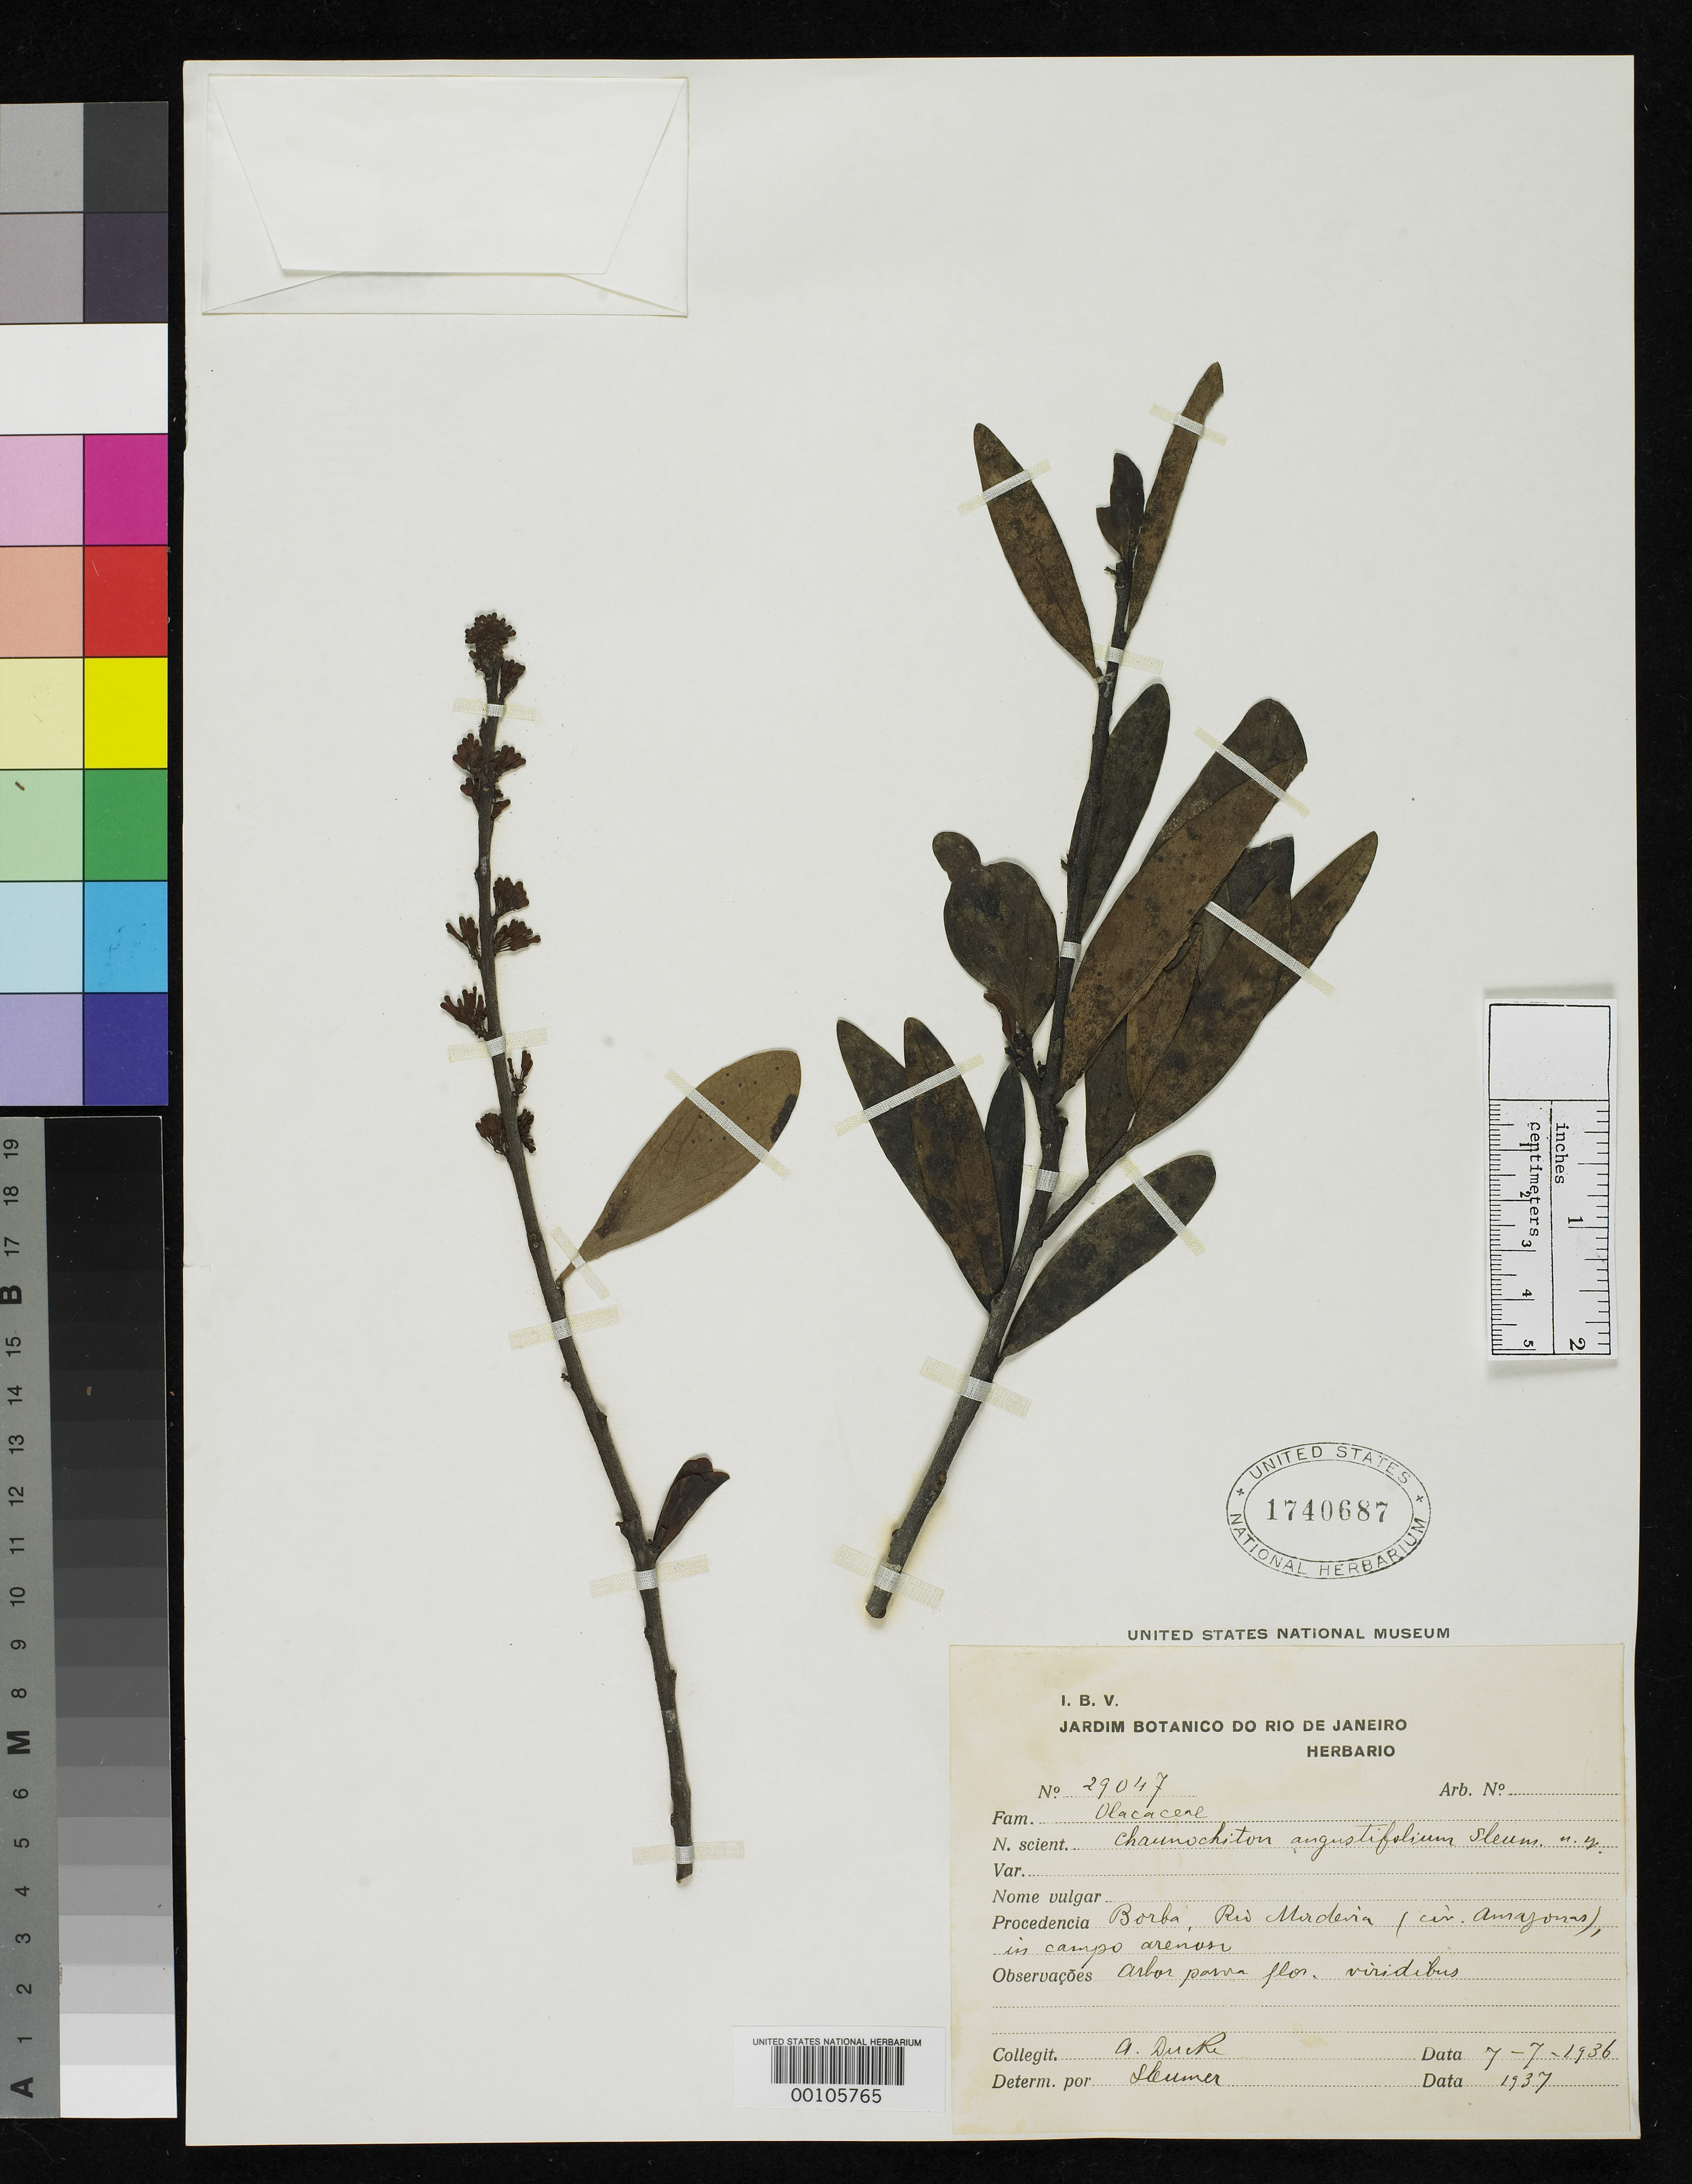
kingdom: Plantae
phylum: Tracheophyta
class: Magnoliopsida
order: Santalales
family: Aptandraceae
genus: Chaunochiton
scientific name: Chaunochiton angustifolium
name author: Sleumer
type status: Isotype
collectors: A. Ducke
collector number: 29047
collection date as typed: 07 Jul 1936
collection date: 1936-07-07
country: Brazil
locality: Borba, Rio Madeira.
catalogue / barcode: US 1740687